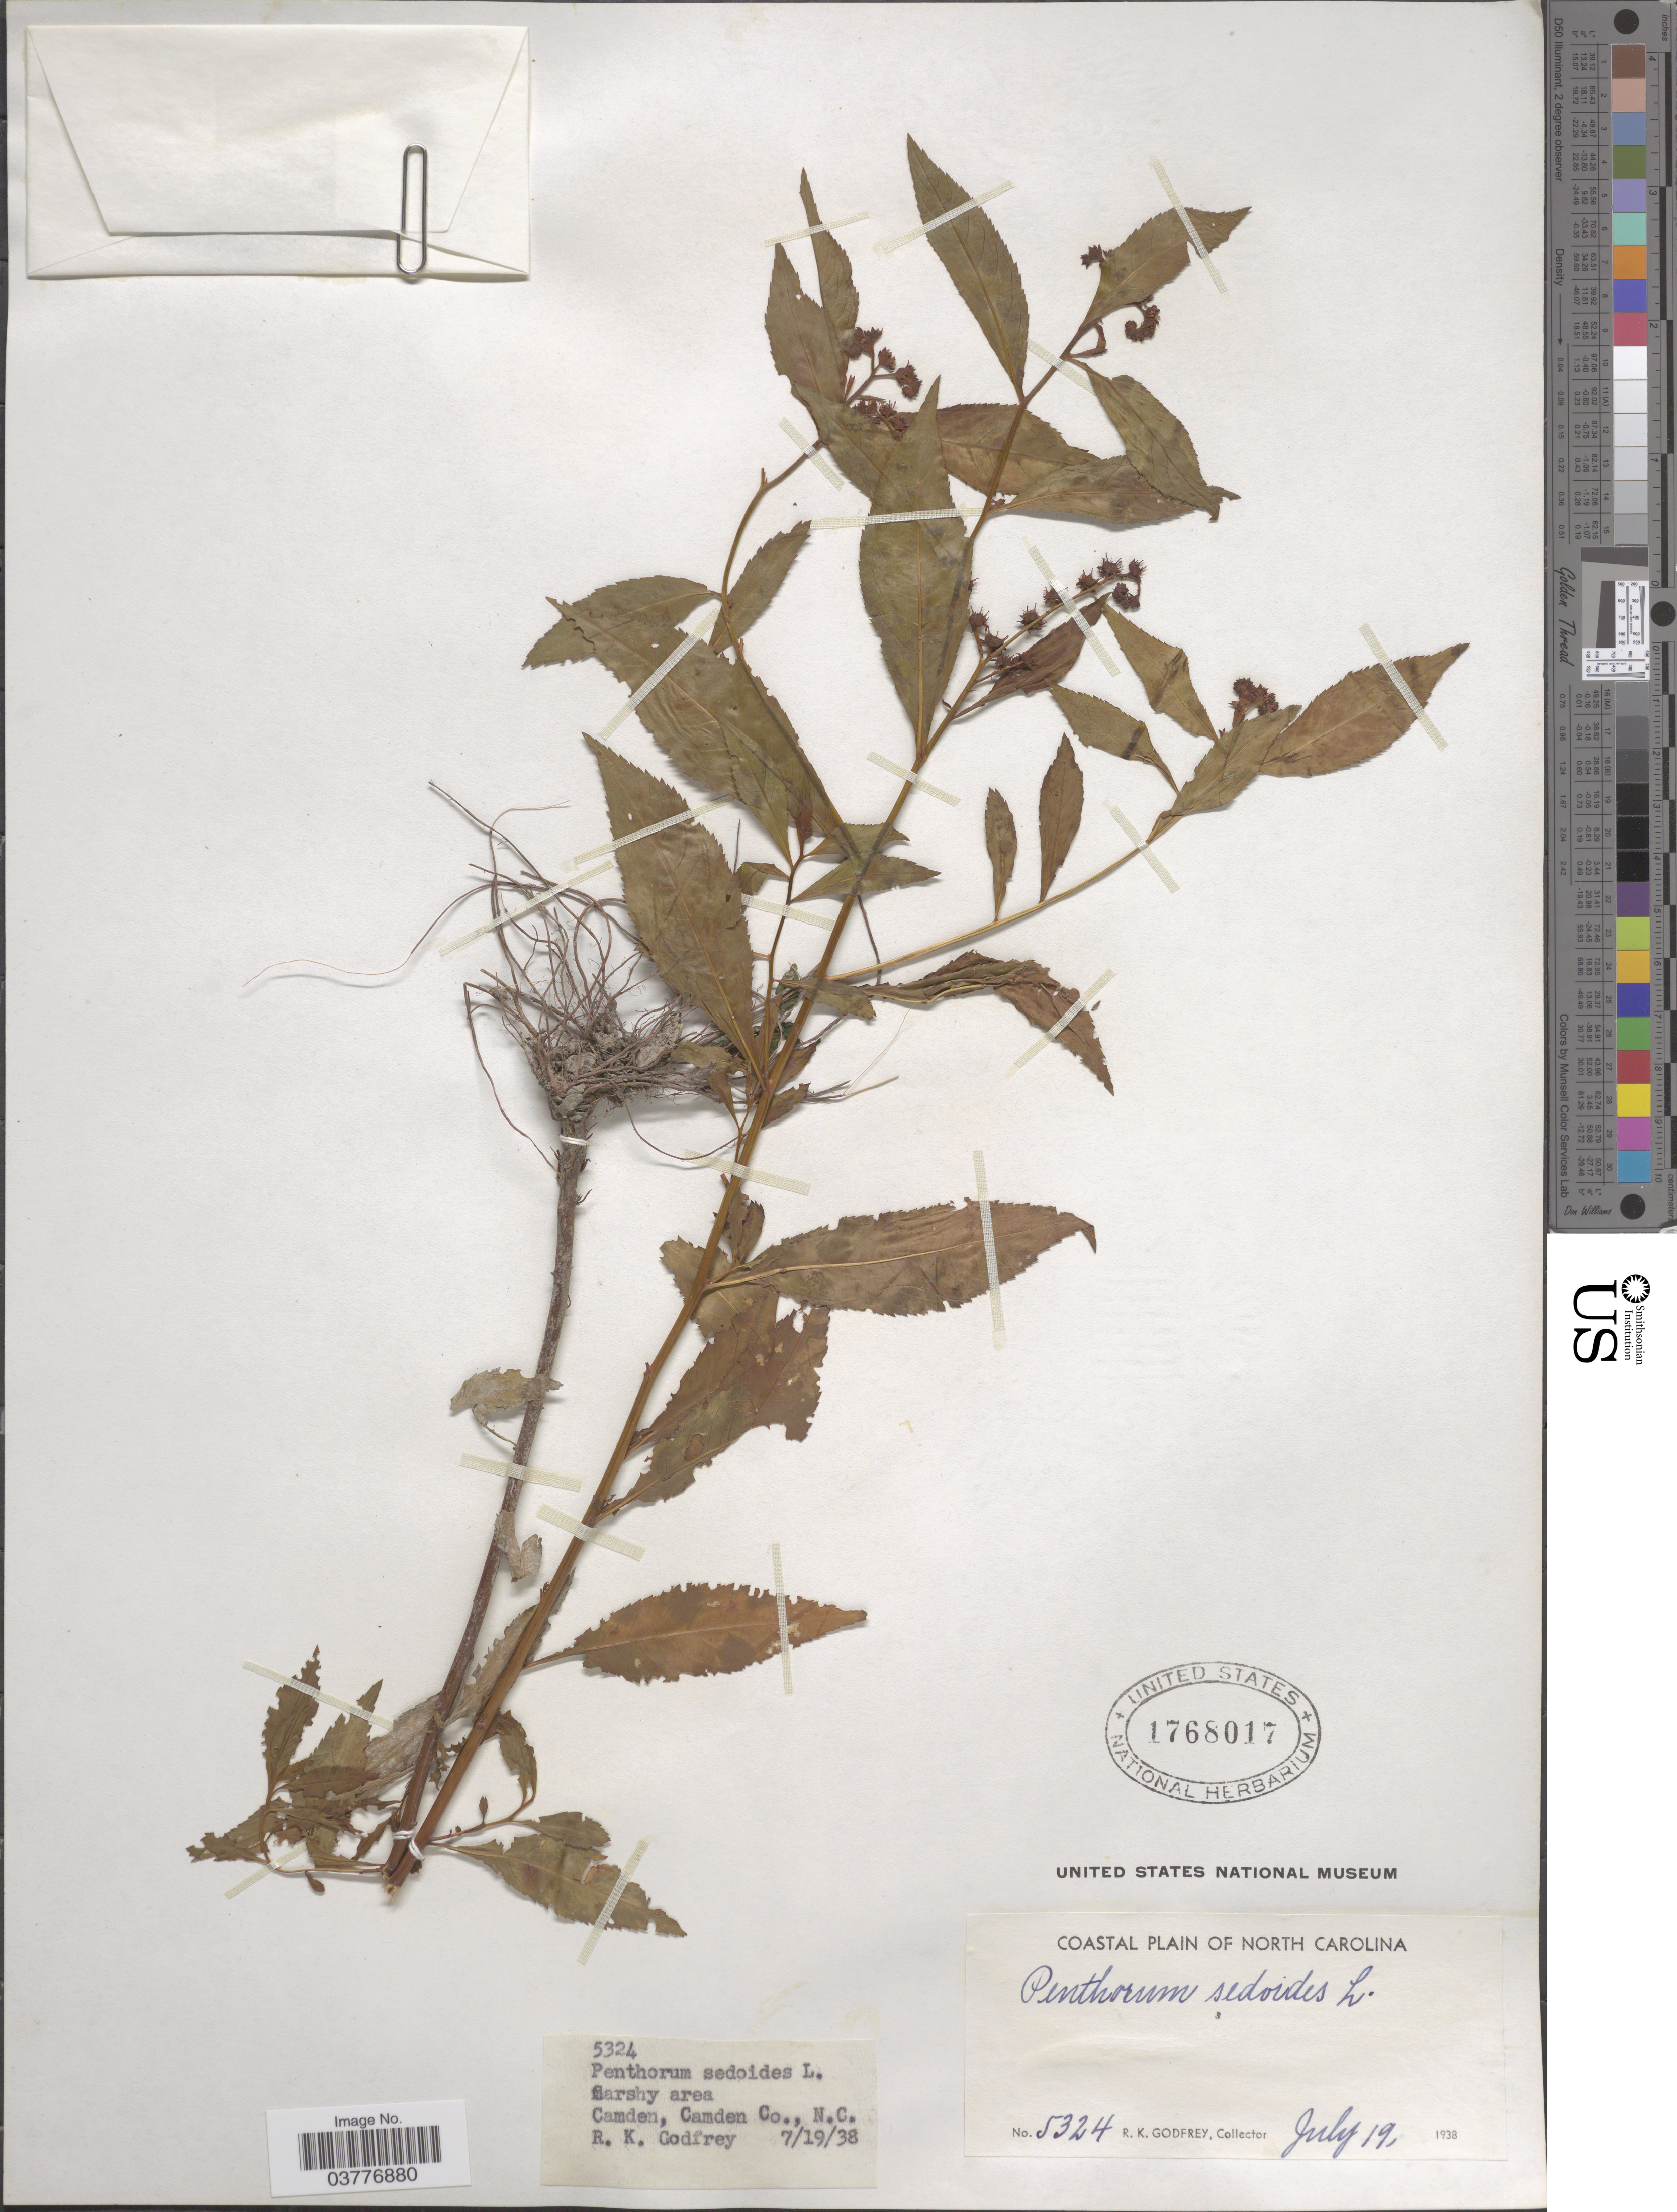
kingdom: Plantae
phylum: Tracheophyta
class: Magnoliopsida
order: Saxifragales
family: Penthoraceae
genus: Penthorum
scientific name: Penthorum sedoides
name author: L.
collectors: R. K. Godfrey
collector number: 5324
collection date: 1938-07-19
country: United States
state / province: North Carolina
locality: Coastal Plain of North Carolina. Camden, Camden Co.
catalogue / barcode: US 1768017